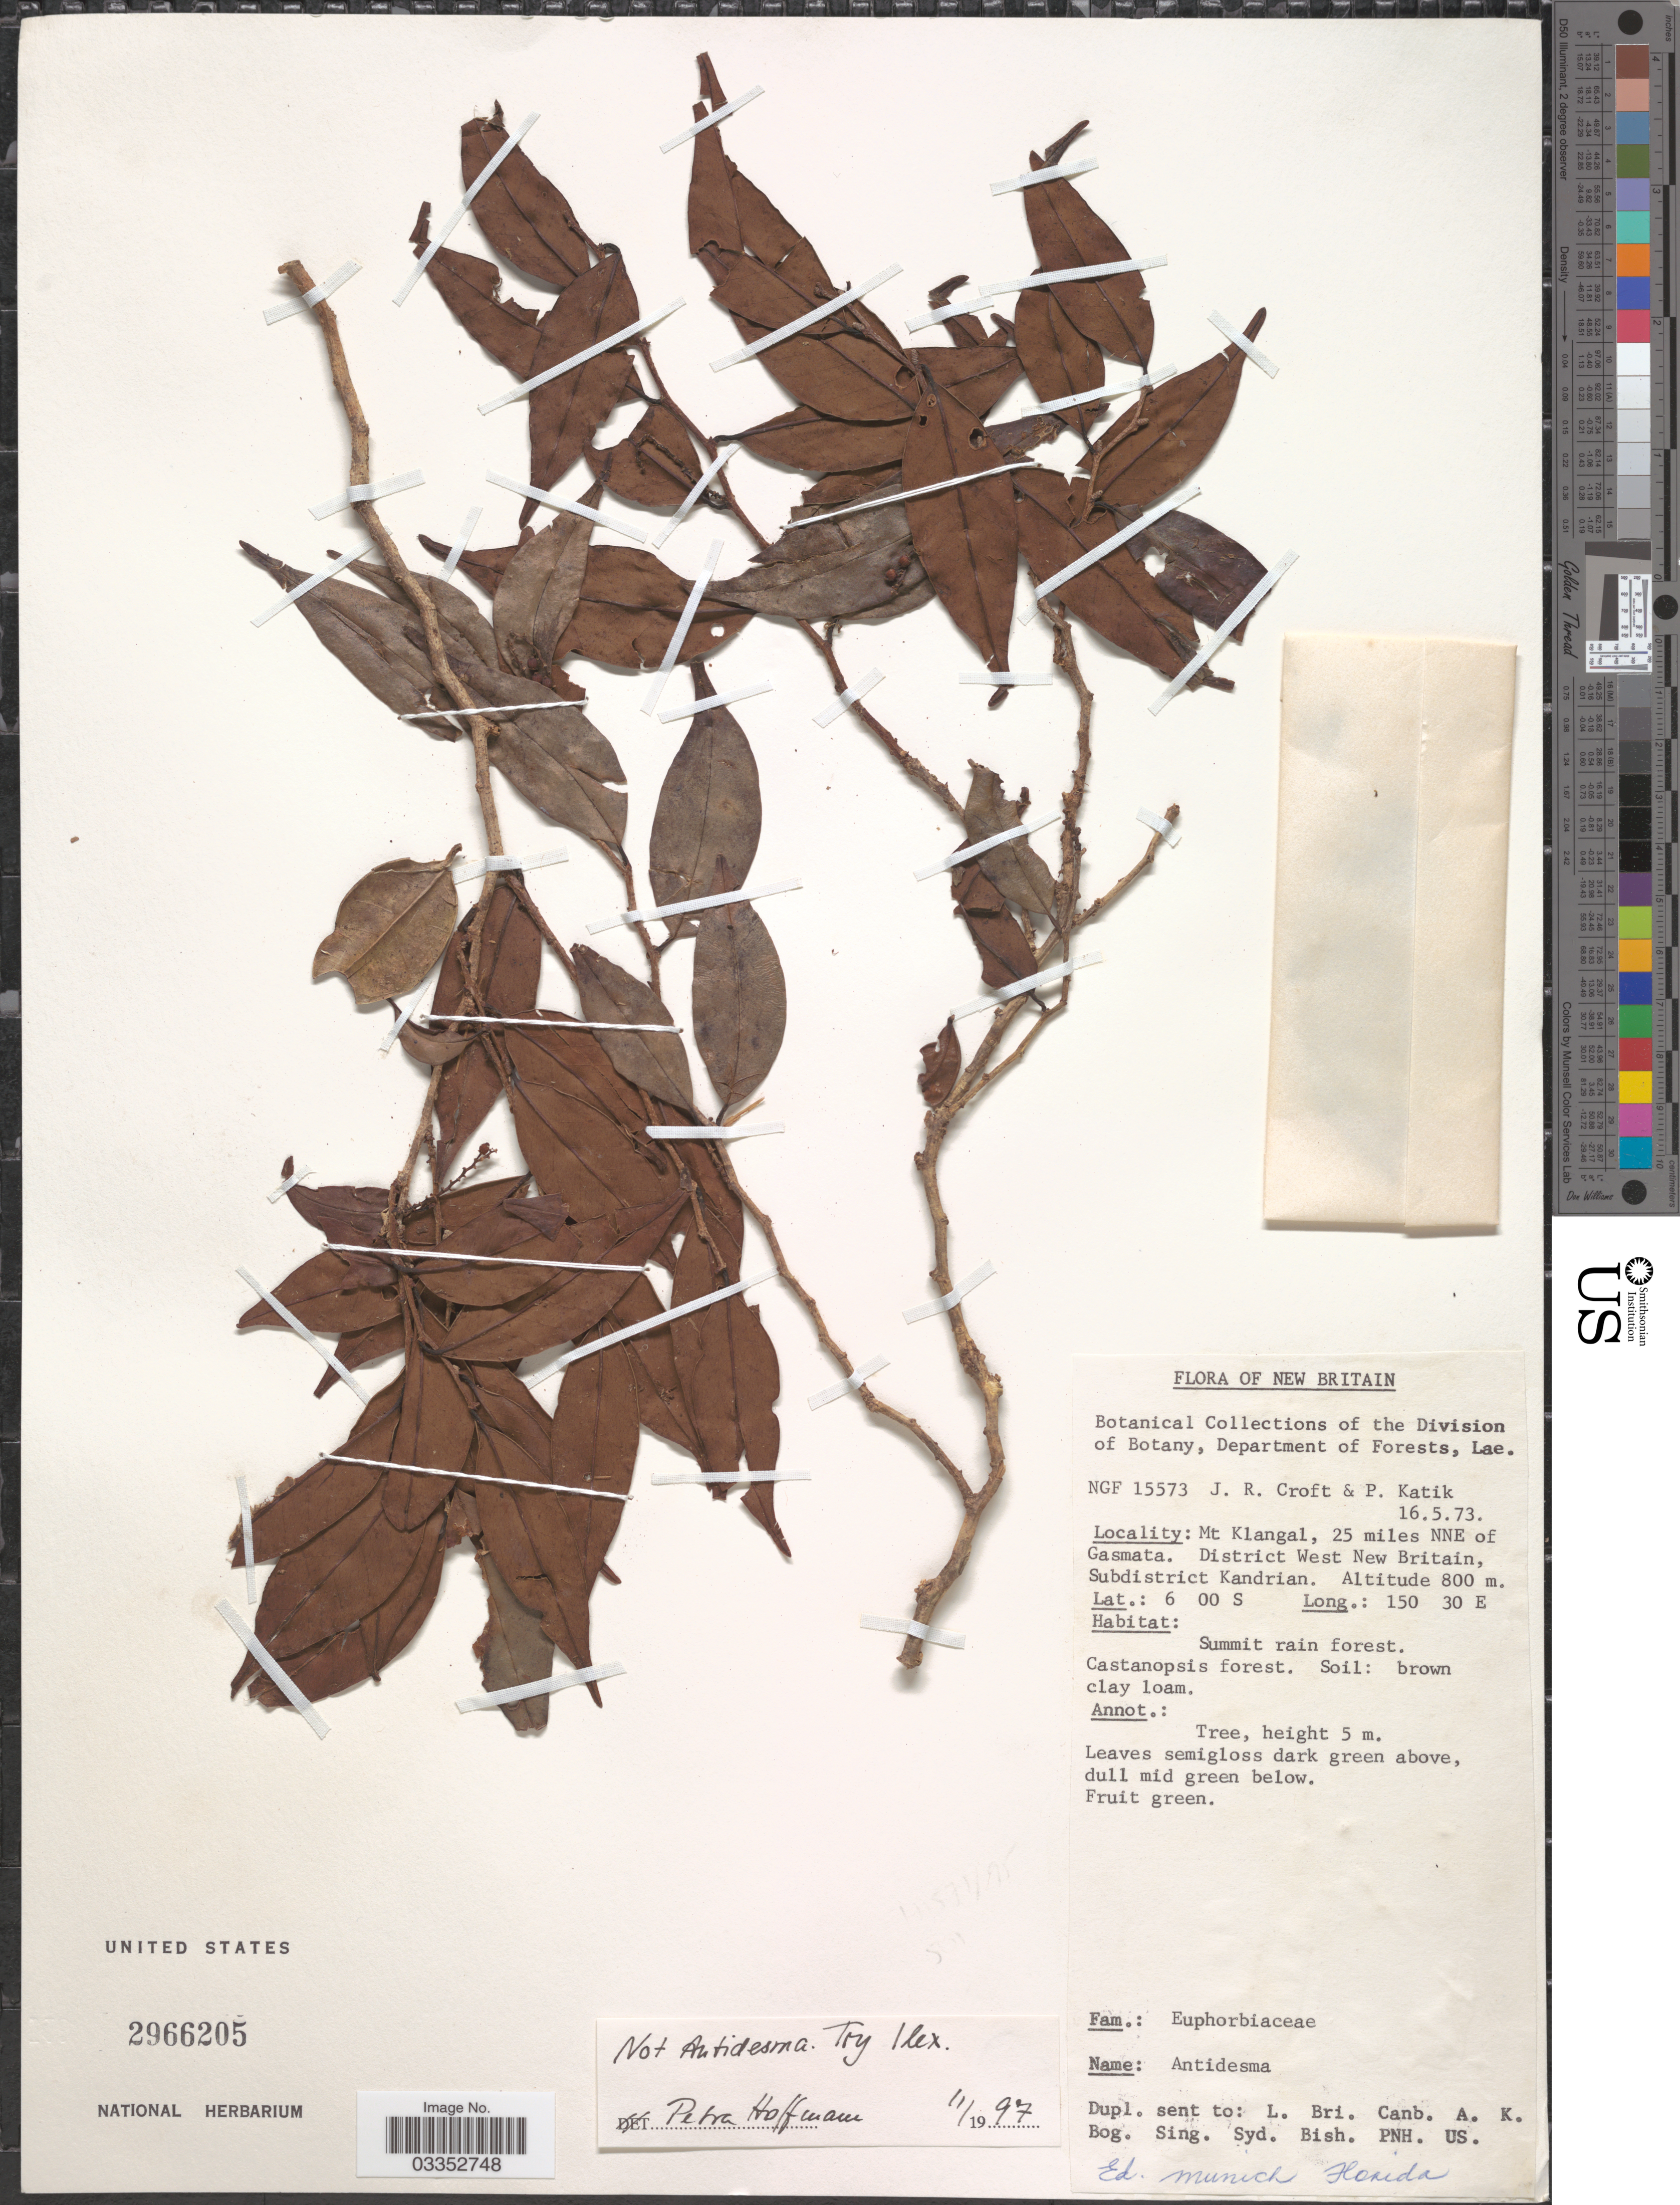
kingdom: Plantae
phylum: Tracheophyta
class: Magnoliopsida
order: Aquifoliales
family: Aquifoliaceae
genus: Ilex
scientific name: Ilex sp.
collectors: J. R. Croft & P. Katik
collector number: NGF 15573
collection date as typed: Transcribed d/m/y: 16/5/73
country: Papua New Guinea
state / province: West New Britain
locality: New Britain. Mt. Klangal, 25 miles NNE of Gasmata. District West New Britain, Subdistrict Kandrian.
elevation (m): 800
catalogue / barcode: US 2966205